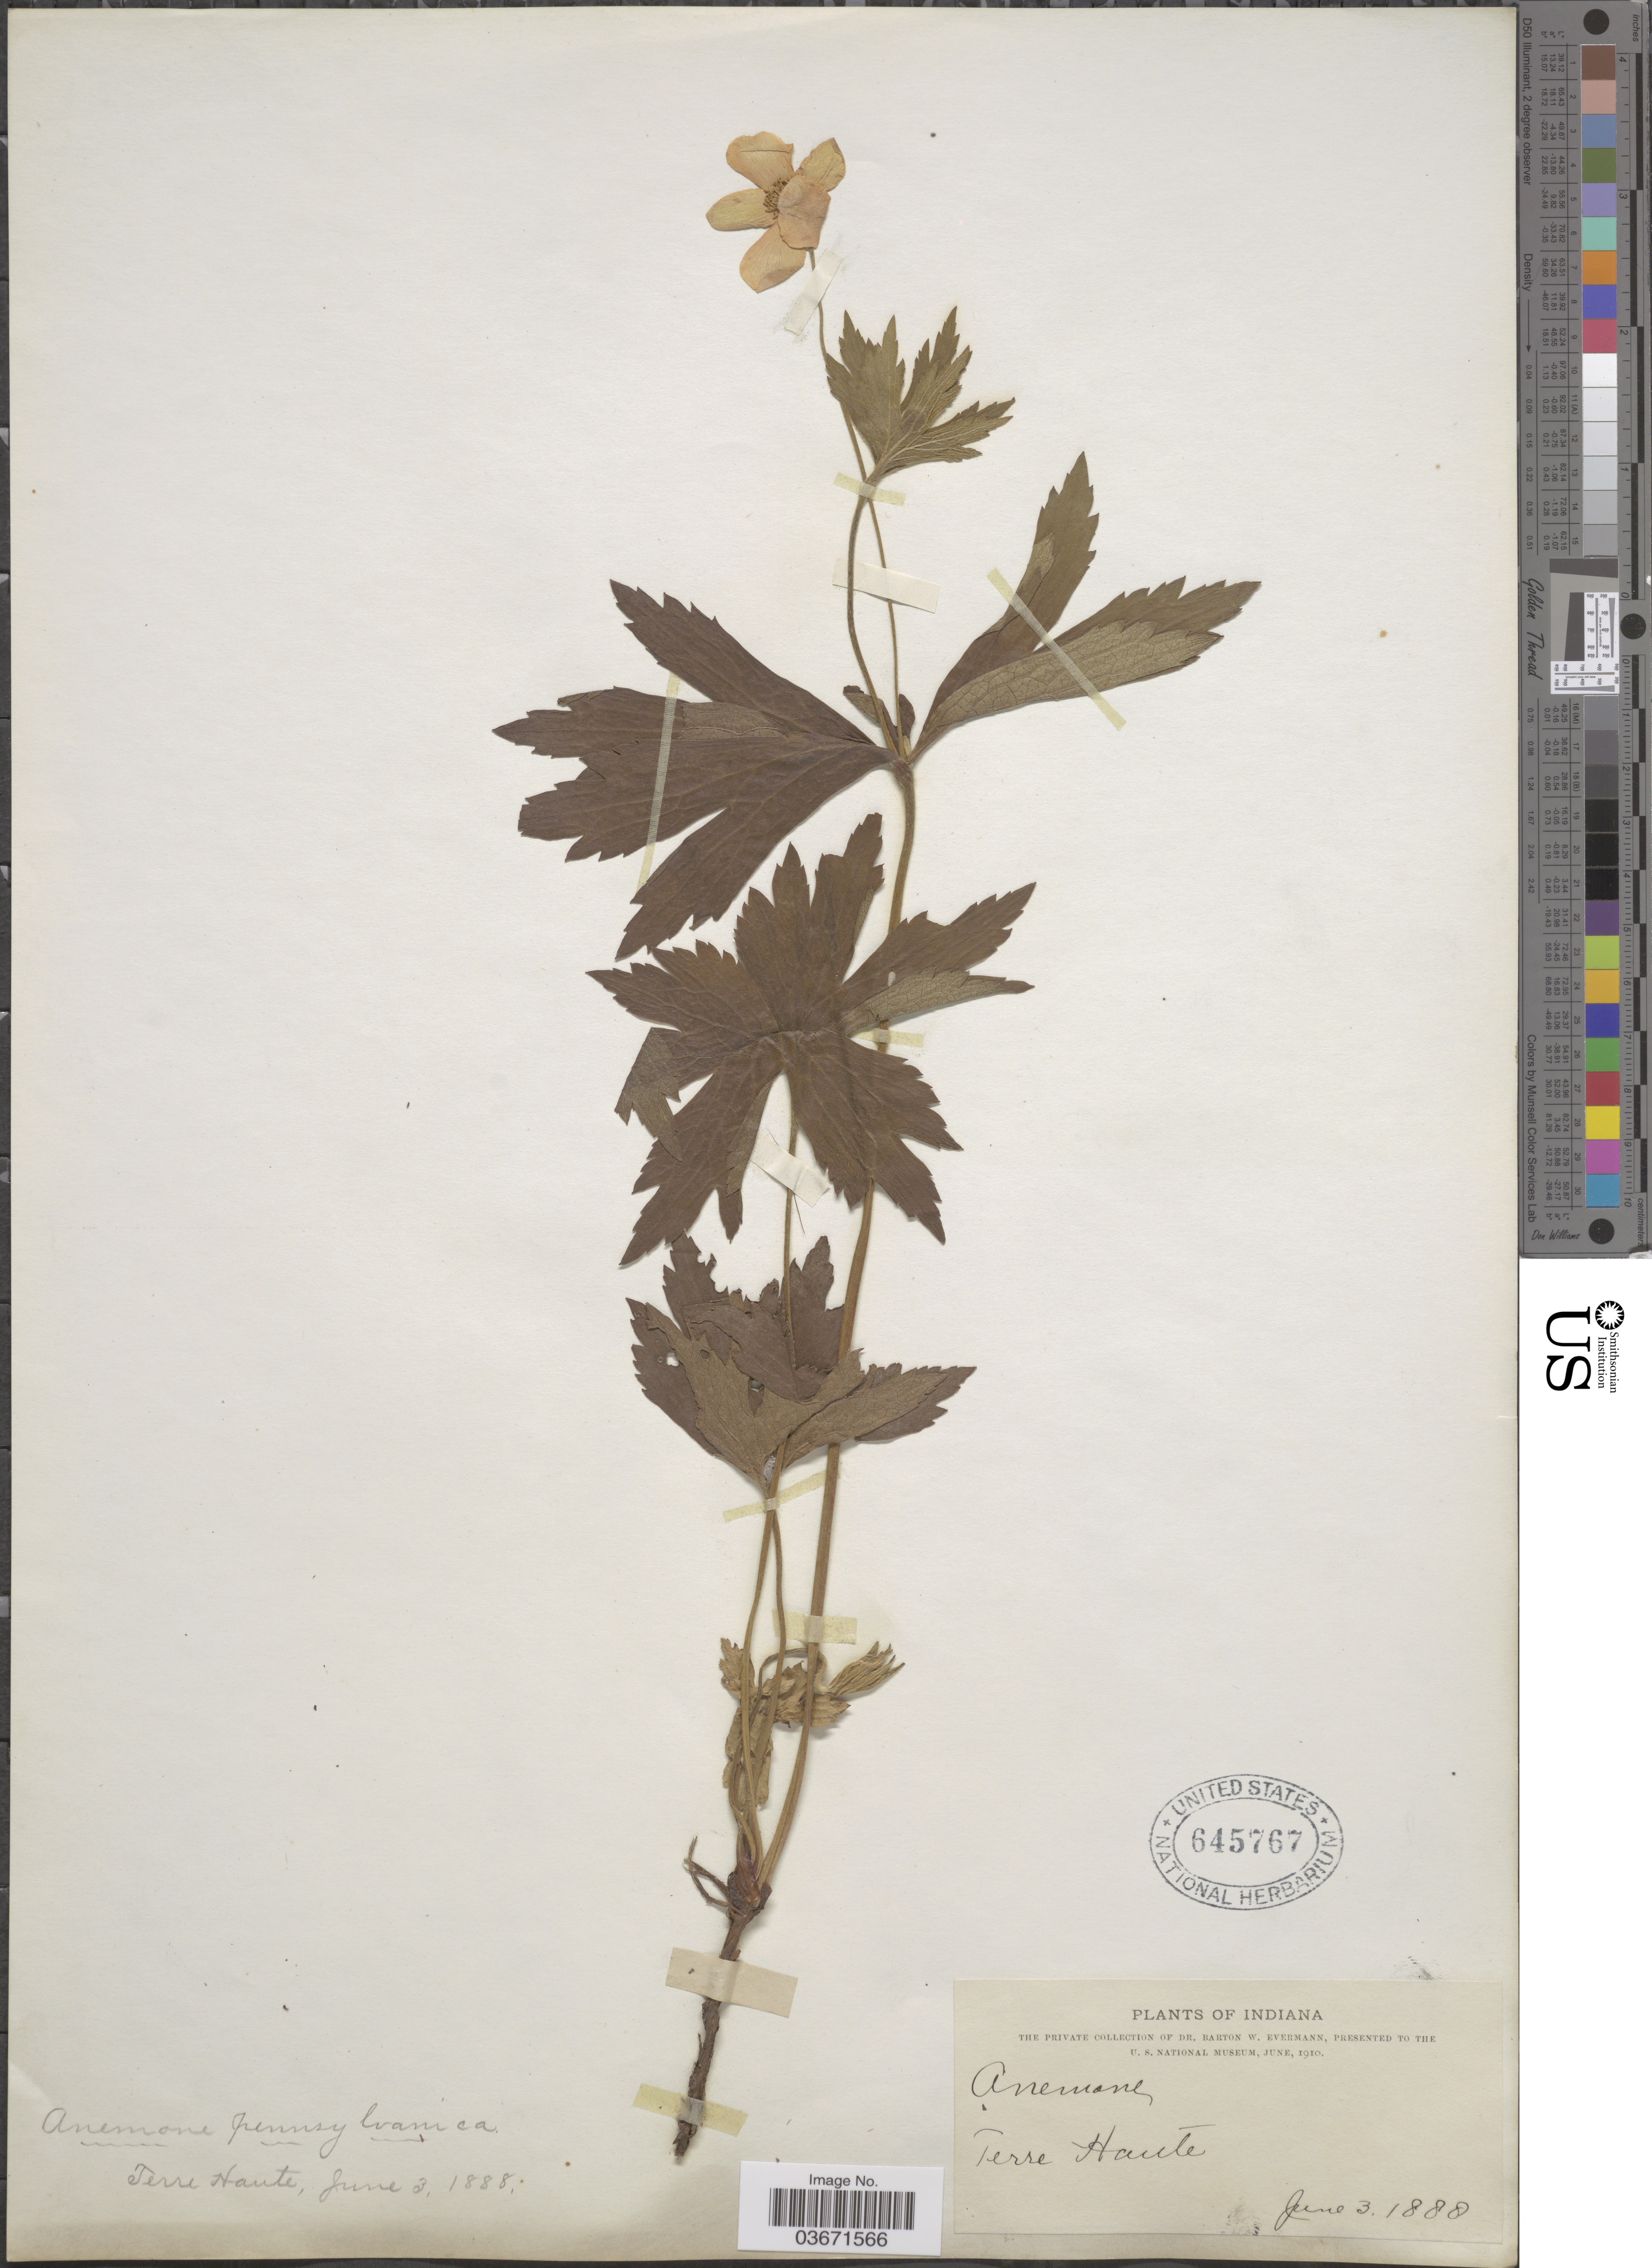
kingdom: Plantae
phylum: Tracheophyta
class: Magnoliopsida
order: Ranunculales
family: Ranunculaceae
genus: Anemone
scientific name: Anemone canadensis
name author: L.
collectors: B. W. Evermann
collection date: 1888-06-03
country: United States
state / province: Indiana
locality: Terre Haute.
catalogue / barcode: US 645767